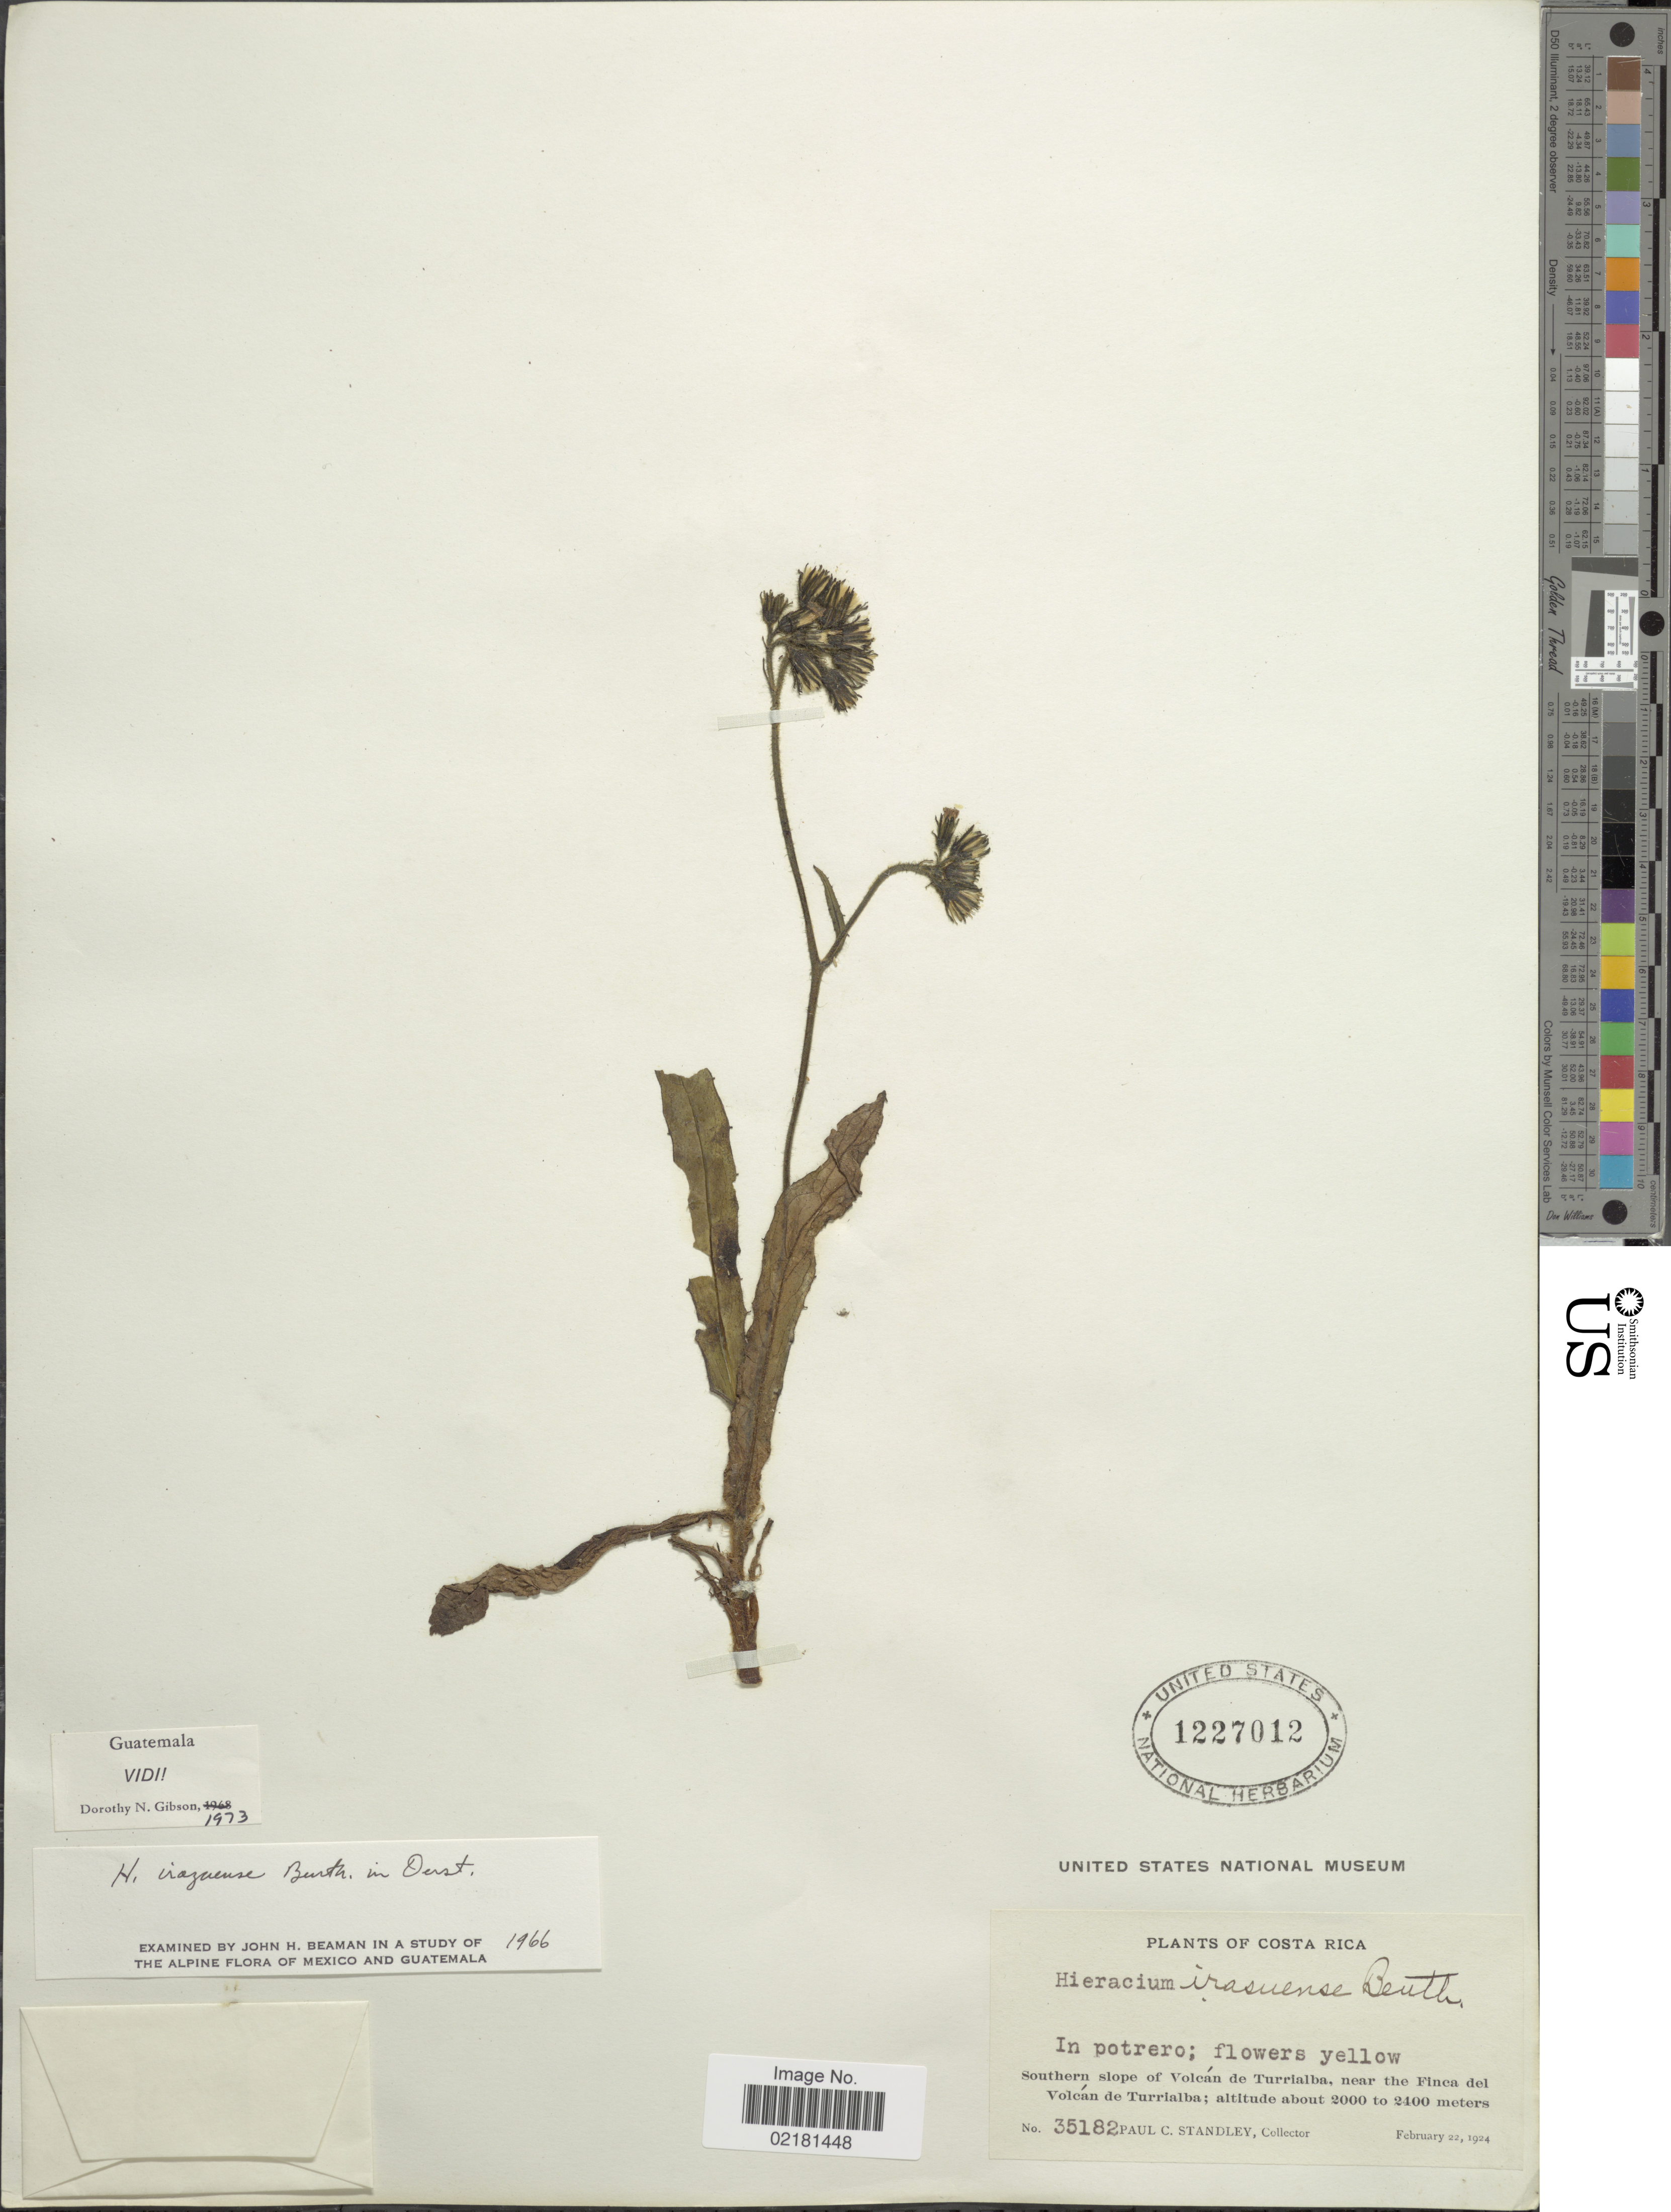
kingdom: Plantae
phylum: Tracheophyta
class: Magnoliopsida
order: Asterales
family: Asteraceae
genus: Hieracium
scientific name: Hieracium irasuense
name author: Benth.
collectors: P. C. Standley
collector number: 35182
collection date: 1924-02-22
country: Costa Rica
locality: Southern slope of Volcan de Turrialba, near the Finca del Volcan de Turrialba.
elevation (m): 2000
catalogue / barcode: US 1227012